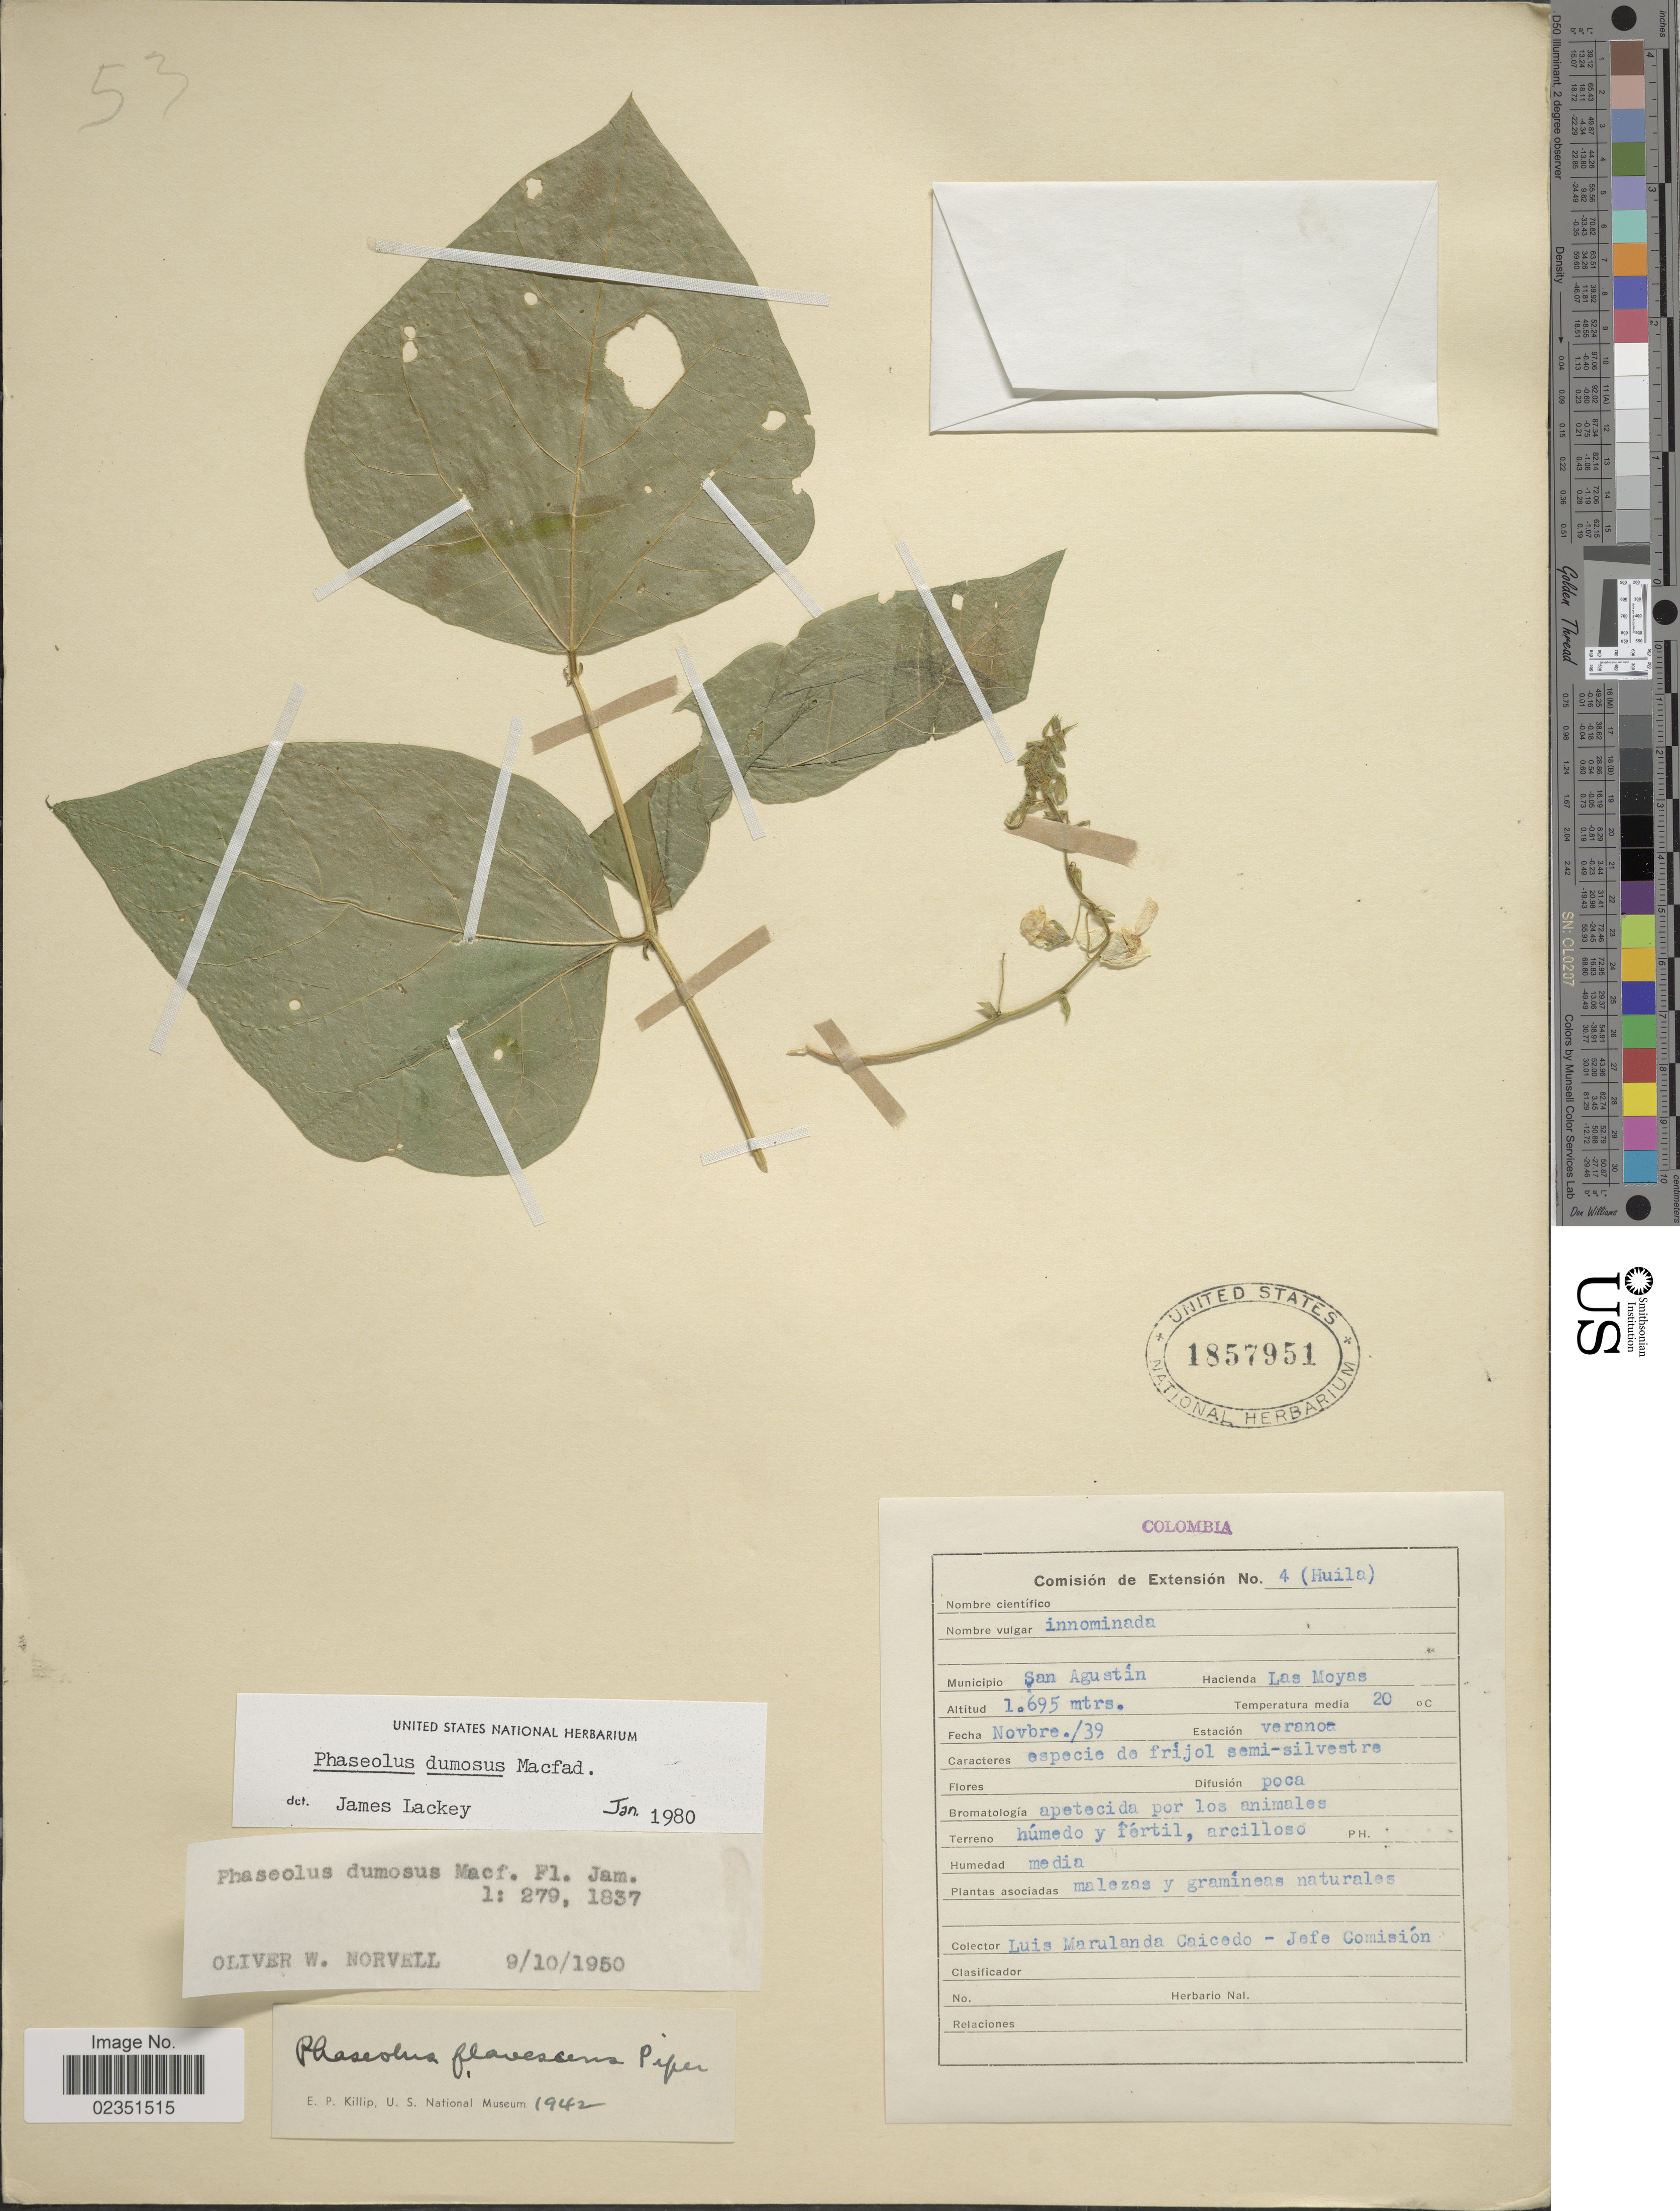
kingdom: Plantae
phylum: Tracheophyta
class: Magnoliopsida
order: Fabales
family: Fabaceae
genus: Phaseolus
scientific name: Phaseolus dumosus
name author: Macfad.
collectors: L. Marulanda Caicedo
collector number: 4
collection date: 1939-11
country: Colombia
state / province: Huila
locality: Municipio San Agustin. Hacienda Las Moyas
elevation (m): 1695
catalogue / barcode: US 1857951